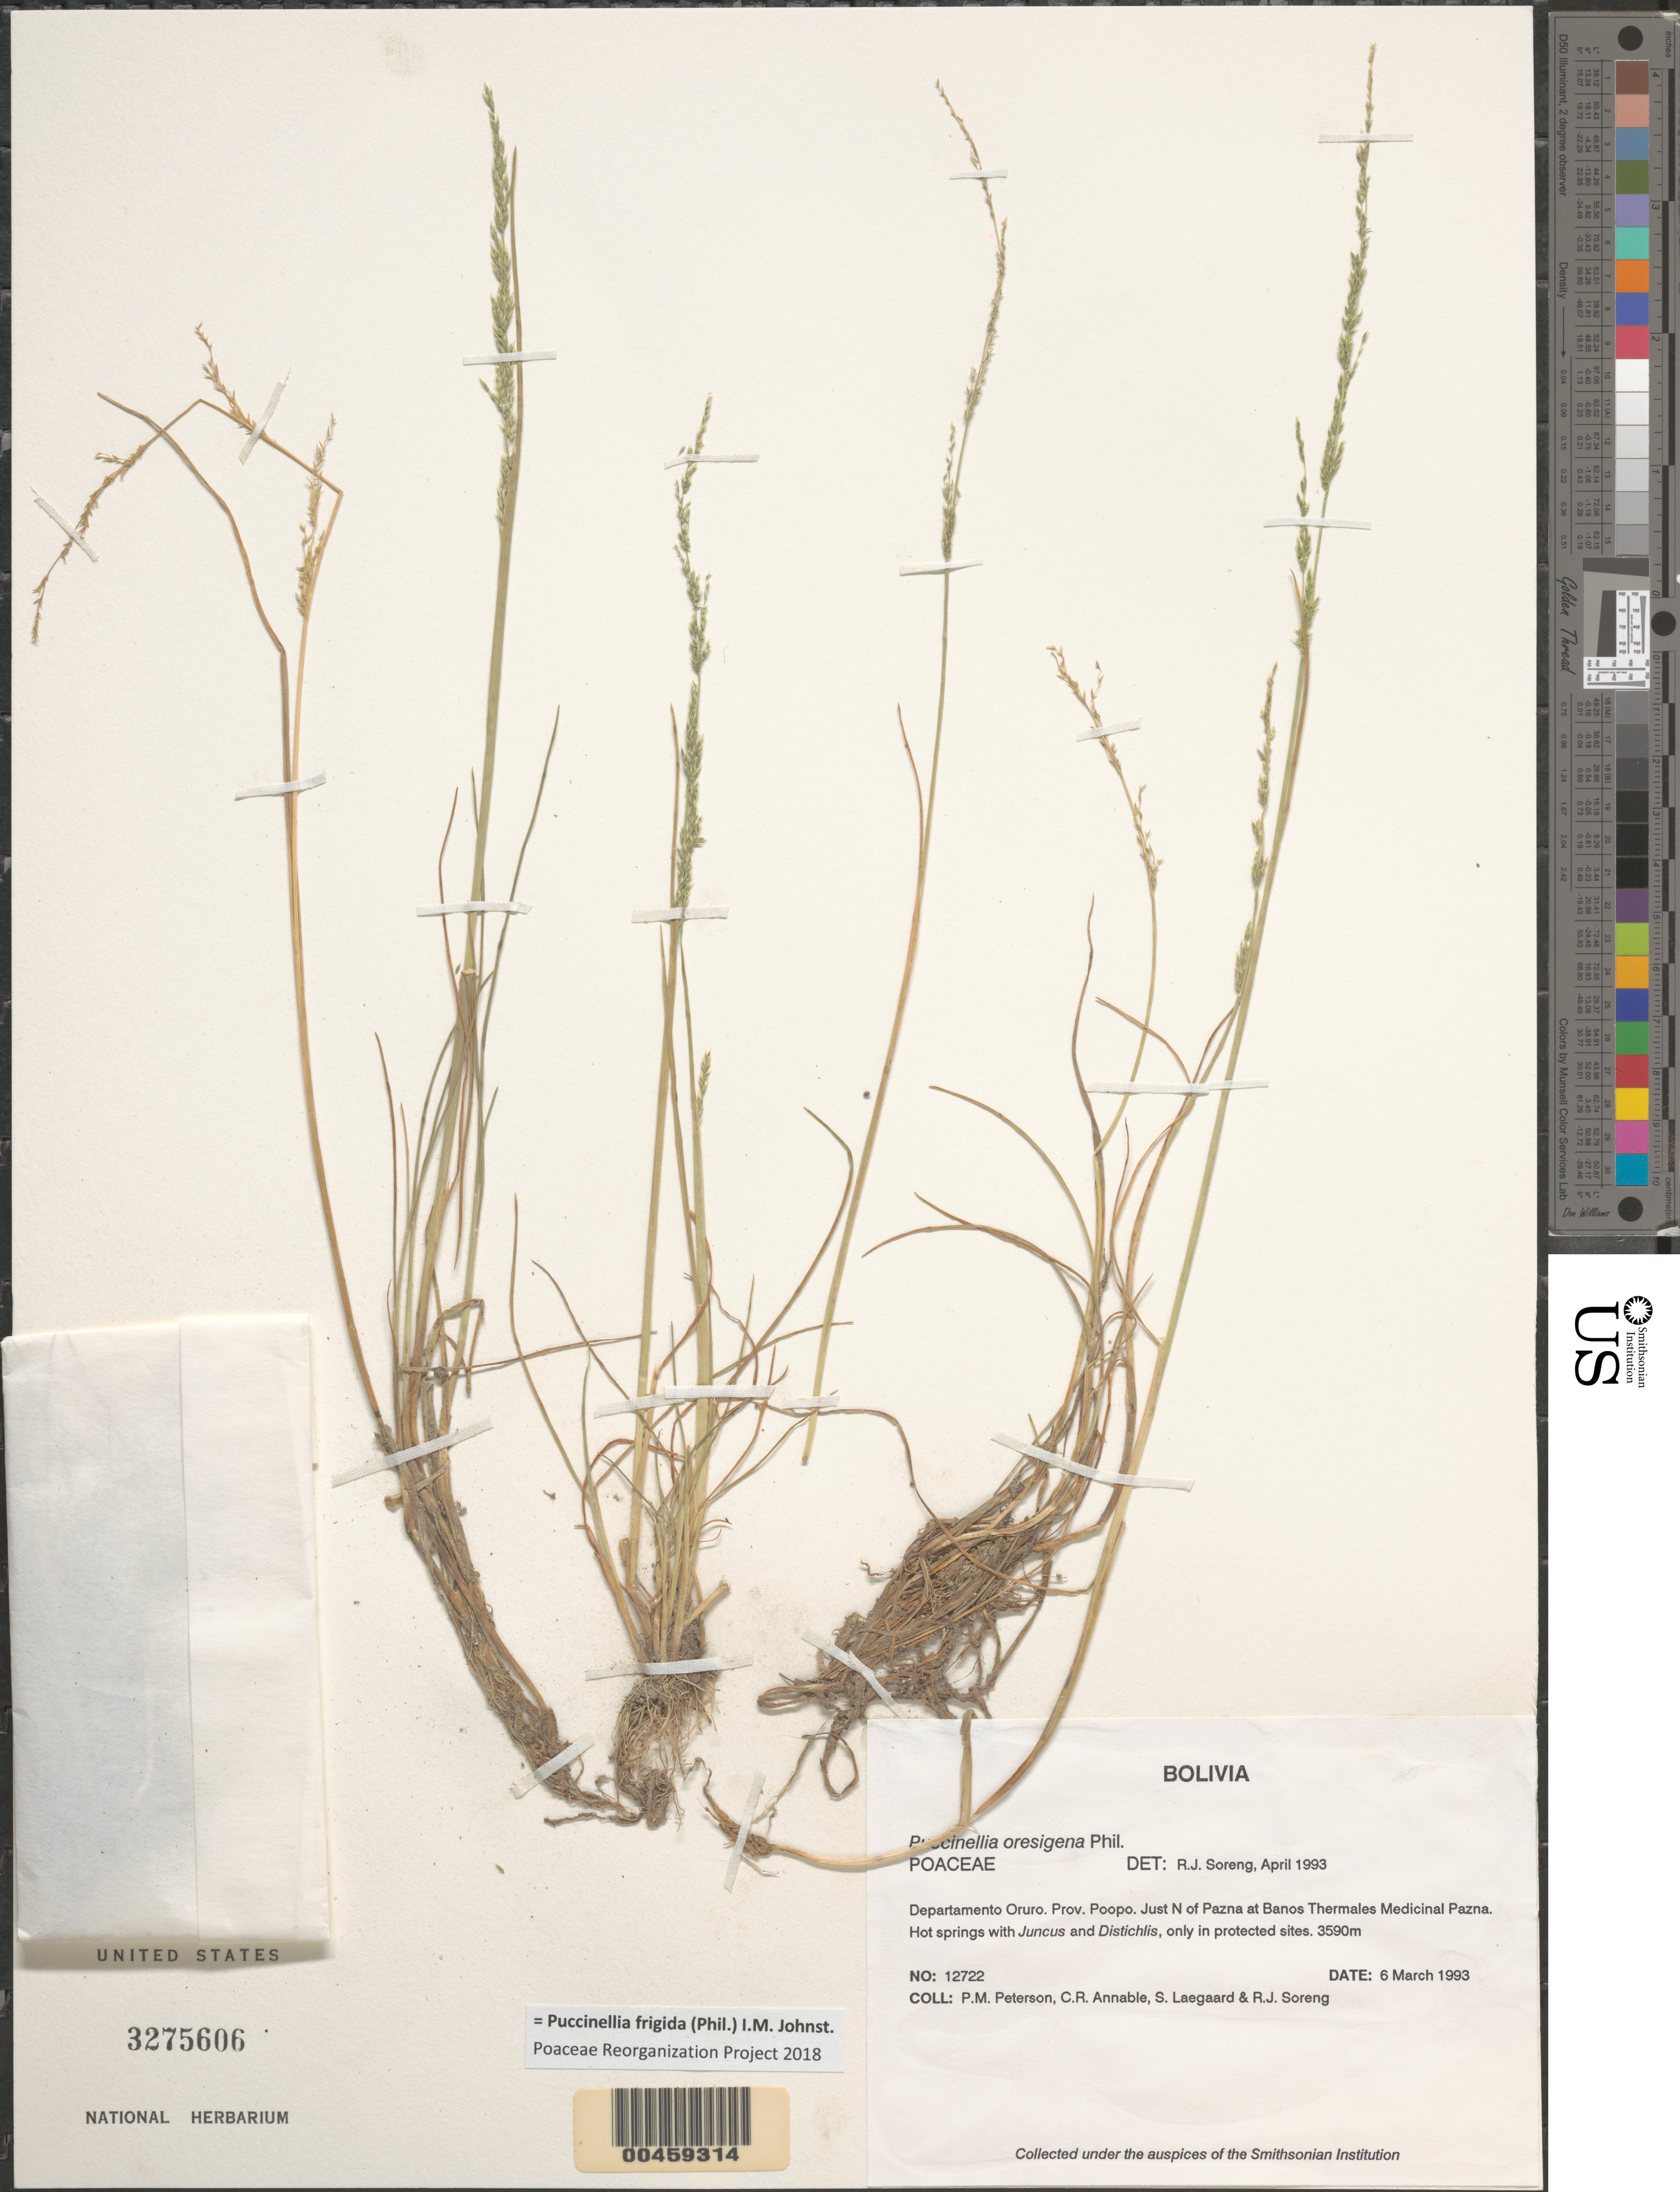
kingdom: Plantae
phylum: Tracheophyta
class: Liliopsida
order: Poales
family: Poaceae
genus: Puccinellia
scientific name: Puccinellia frigida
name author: (Phil.) I.M. Johnst.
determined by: Soreng, Robert J., Research Associate (BOT), Smithsonian Institution - National Museum of Natural History (UNITED STATES)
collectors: P. M. Peterson, C. R. Annable, S. Lægaard & R. J. Soreng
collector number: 12722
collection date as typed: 06 Mar 1993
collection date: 1993-03-06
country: Bolivia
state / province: Oruro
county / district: Poopó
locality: Just N of Pazna at Banos Thermales Medicinal Pazna.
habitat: Hot springs with Juncus and Distichlis, only in protected sites.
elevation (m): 3590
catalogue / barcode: US 3275606